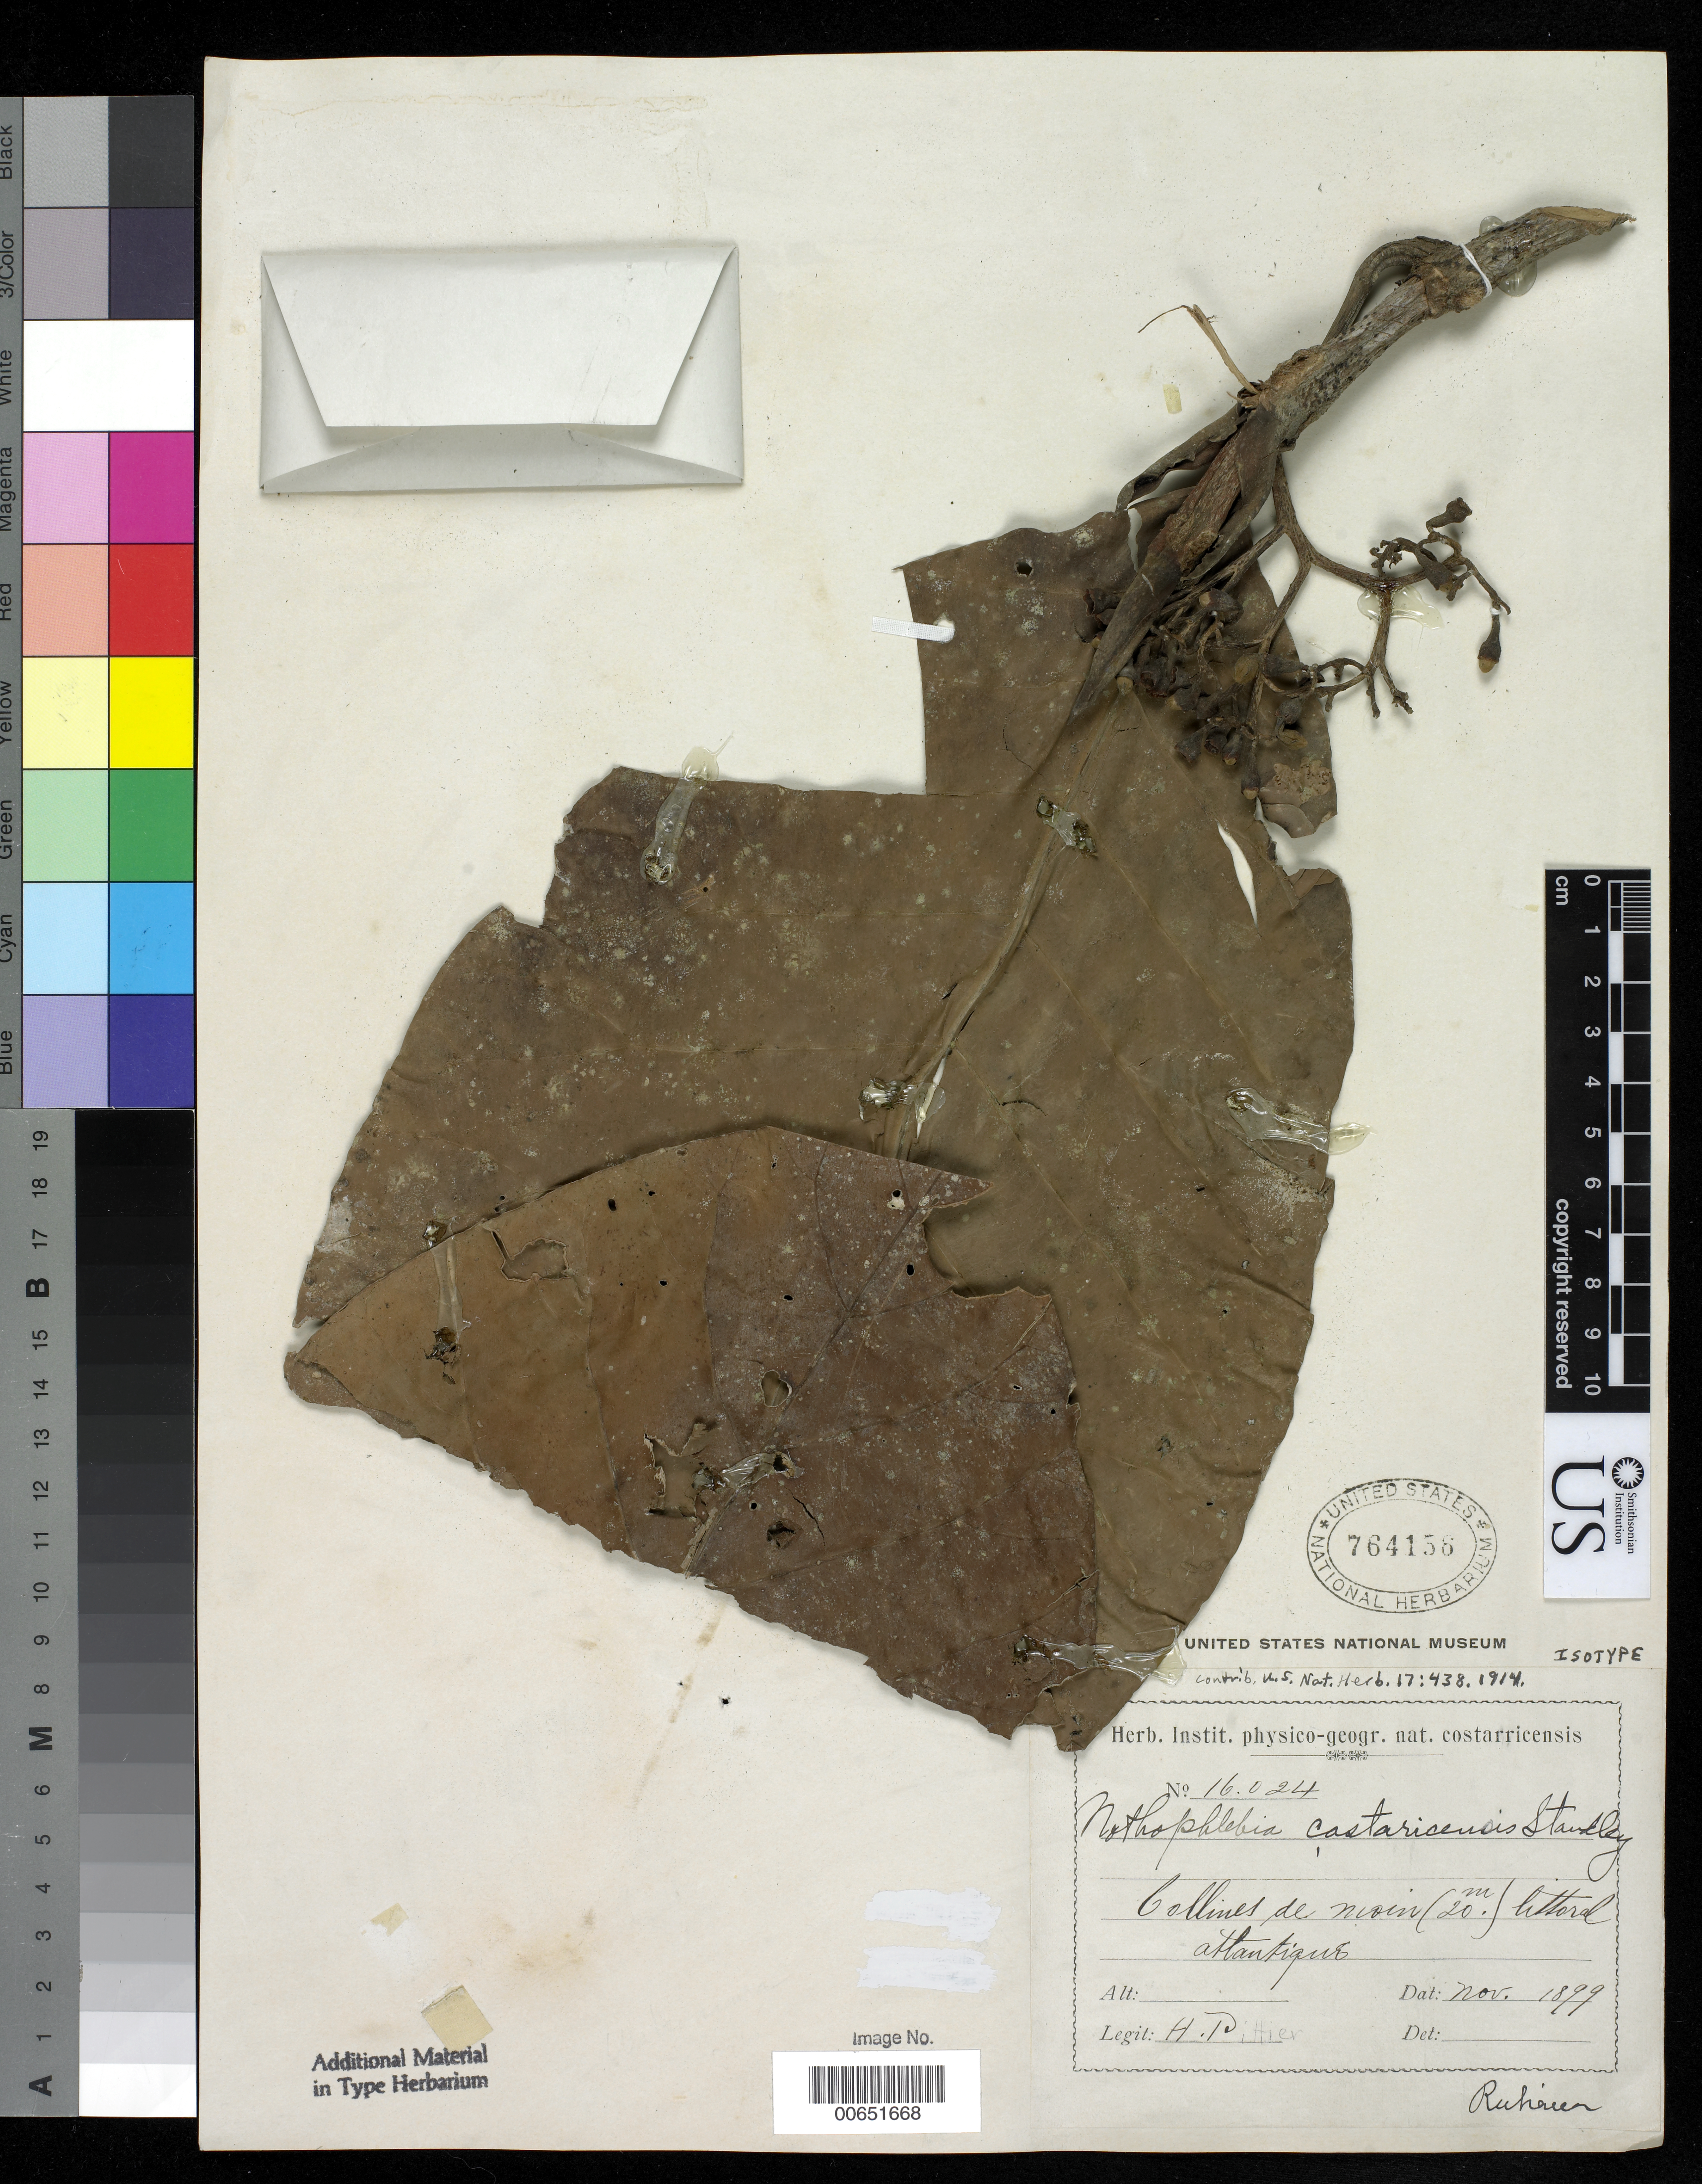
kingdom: Plantae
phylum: Tracheophyta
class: Magnoliopsida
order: Gentianales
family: Rubiaceae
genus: Nothophlebia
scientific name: Nothophlebia costaricensis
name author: Standl.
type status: Isotype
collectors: H. F. Pittier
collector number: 16024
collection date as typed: Nov 1899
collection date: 1899-11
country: Costa Rica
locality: Collines de Moin, Atlantic coastal belt.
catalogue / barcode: US 764156